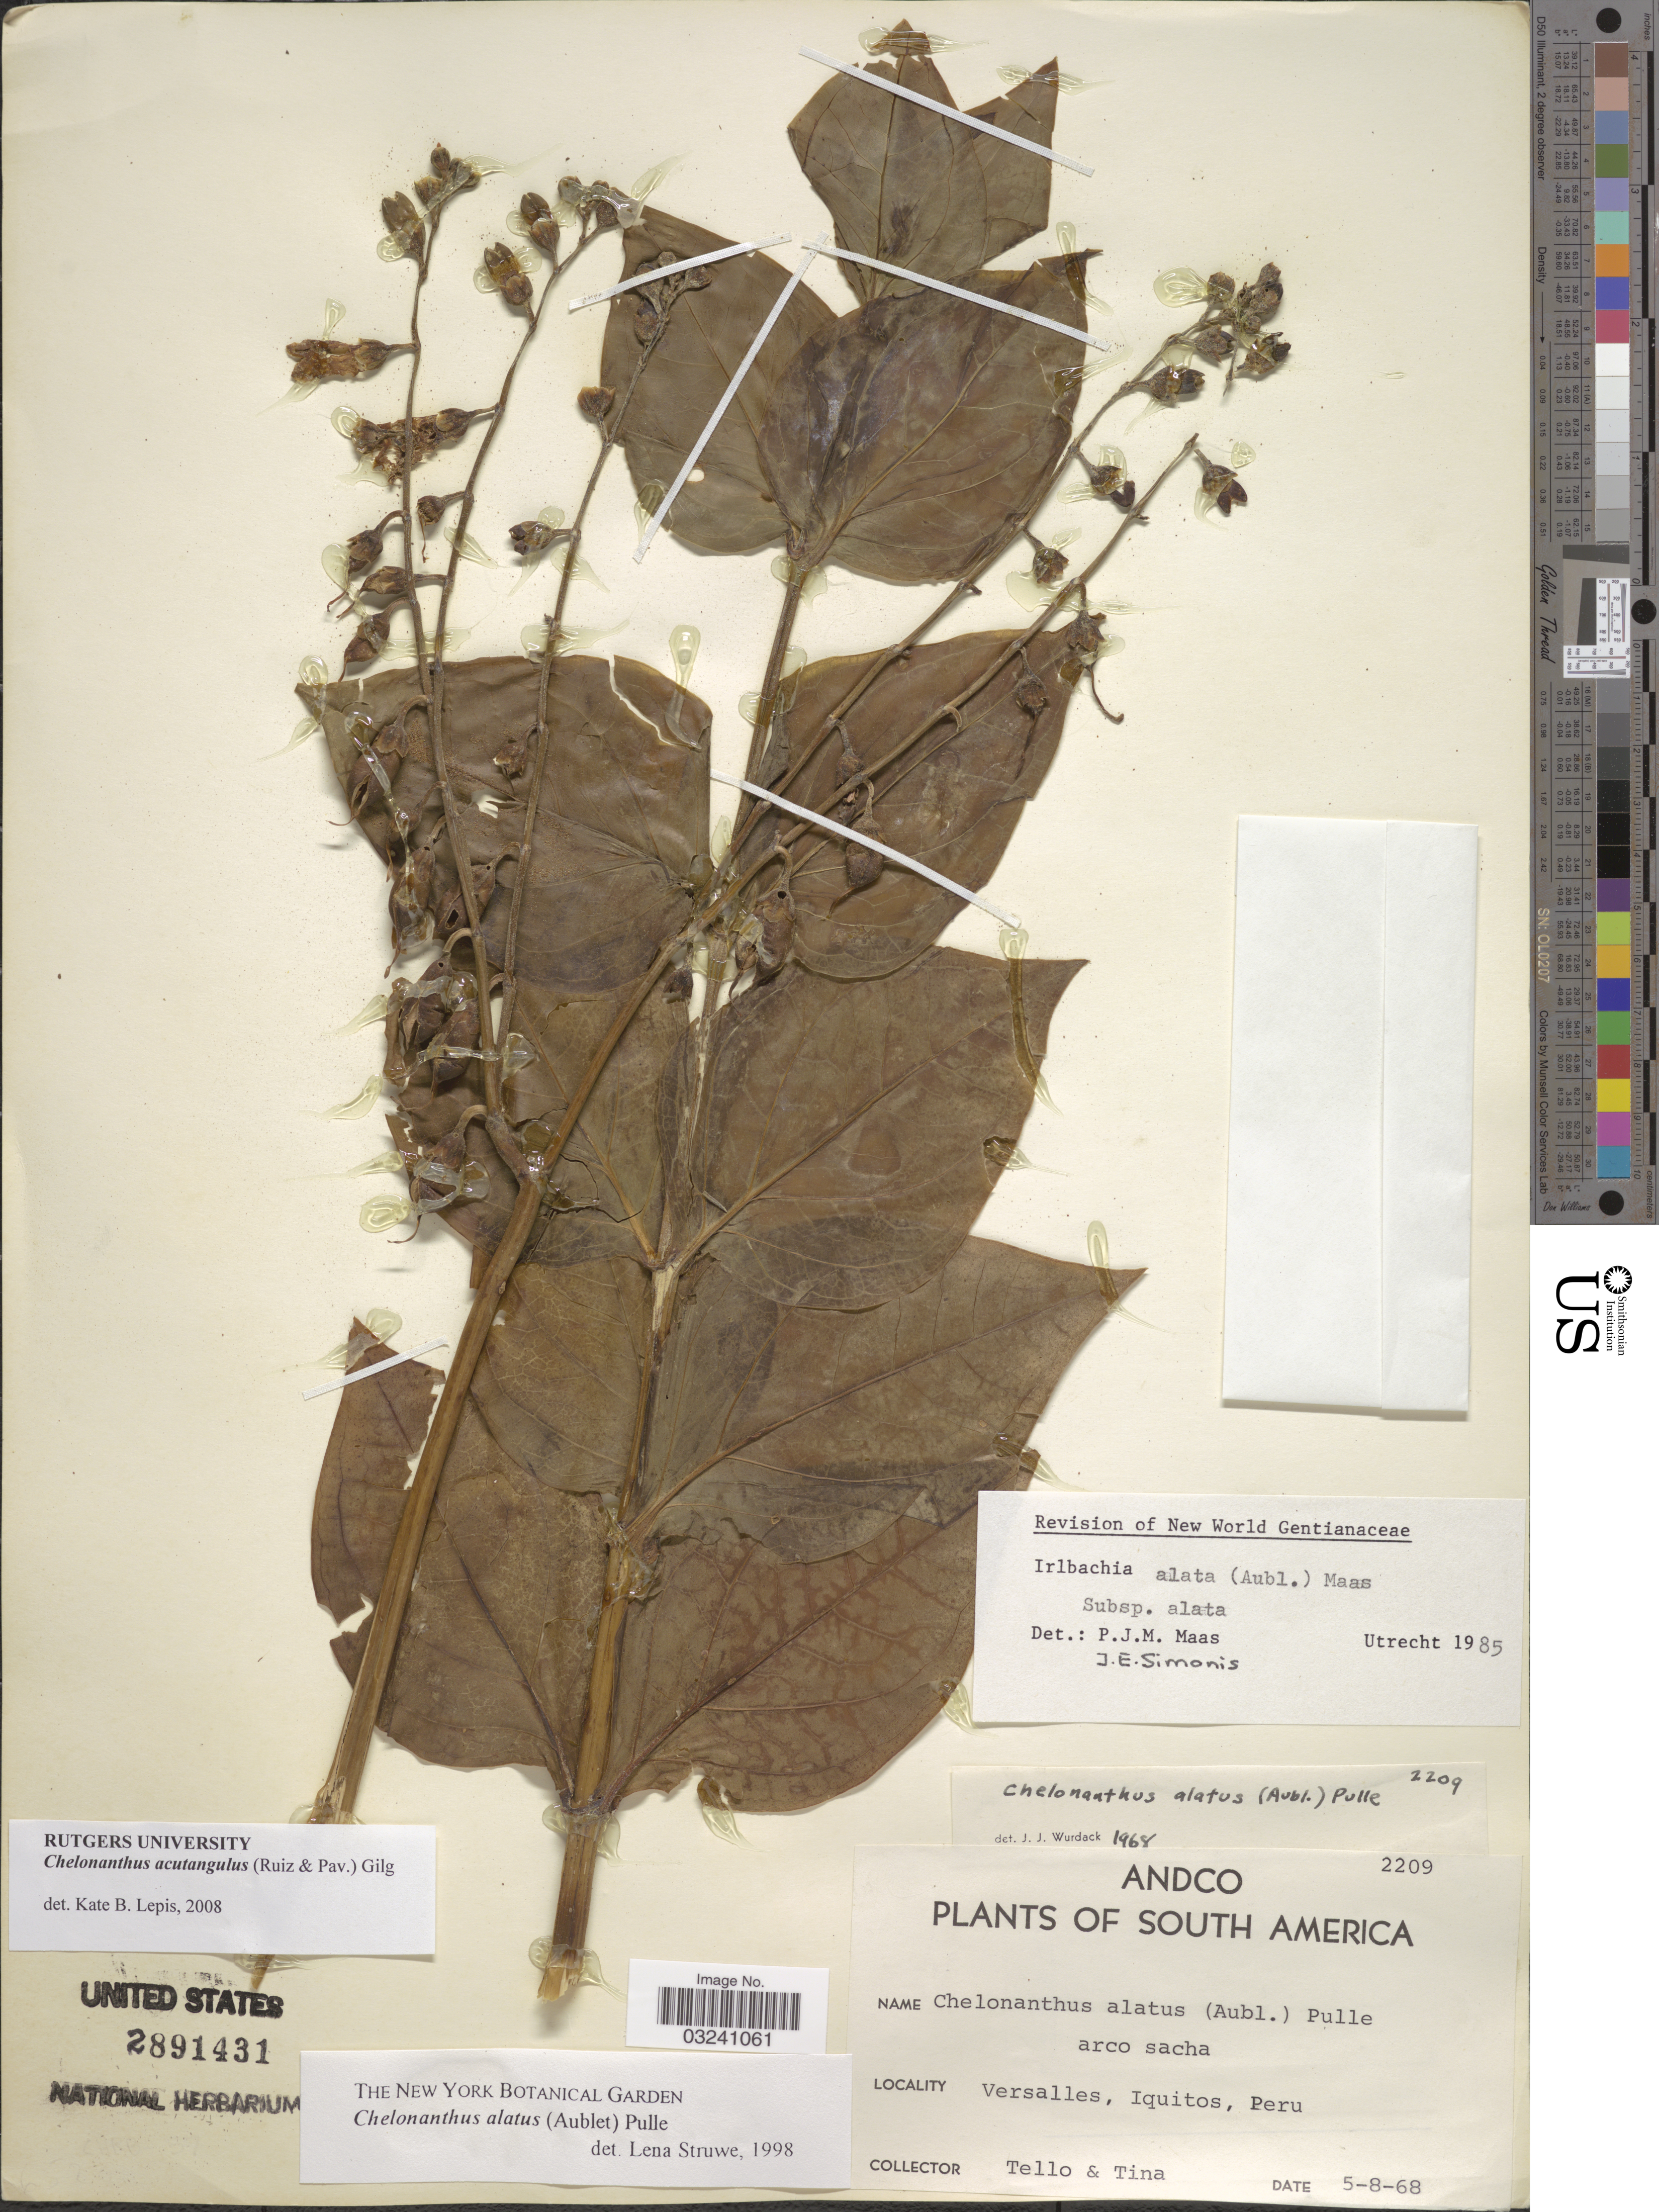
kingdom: Plantae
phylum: Tracheophyta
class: Magnoliopsida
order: Gentianales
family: Gentianaceae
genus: Chelonanthus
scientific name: Chelonanthus acutangulus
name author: (Ruiz & Pav.) Gilg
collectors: -. Tello & -. Tina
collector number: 2209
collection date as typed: Transcribed d/m/y: 5/8/68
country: Peru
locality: Versalles, Iquitos.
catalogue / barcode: US 2891431